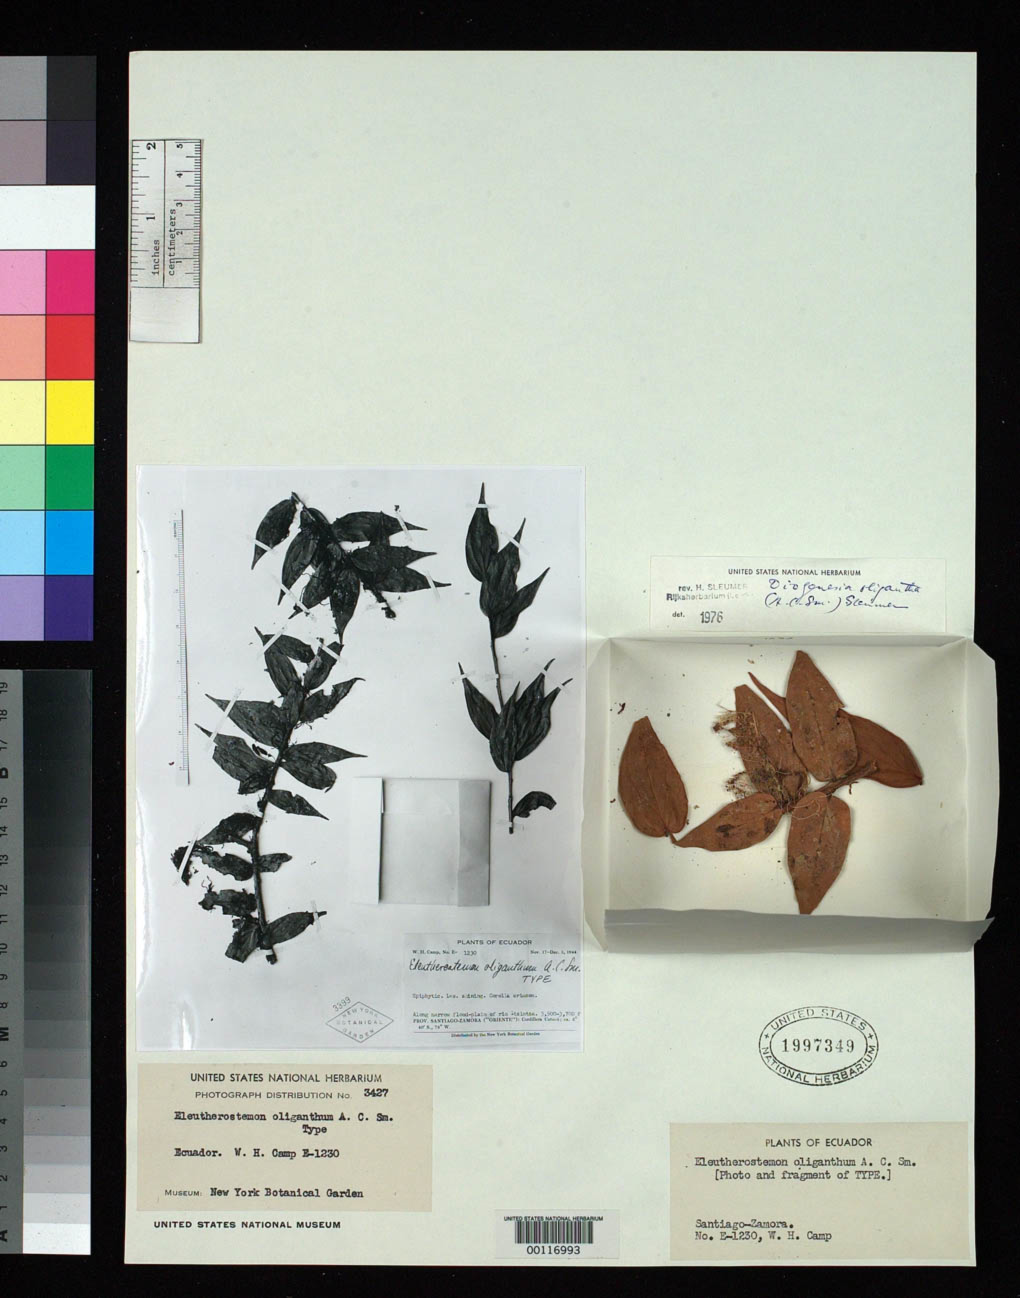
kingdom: Plantae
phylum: Tracheophyta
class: Magnoliopsida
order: Ericales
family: Ericaceae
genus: Eleutherostemon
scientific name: Eleutherostemon oliganthum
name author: A.C. Sm.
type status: Isotype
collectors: W. H. Camp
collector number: E-1230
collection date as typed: Nov 1944 to -- Dec 1944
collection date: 1944-11/1944-12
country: Ecuador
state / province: Morona-Santiago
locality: Cordillera Cutucu, Rio Itzintza. Province previously entered as Morona-Santiago / Zamora-Chinchipe.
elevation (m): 1067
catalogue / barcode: US 1997349